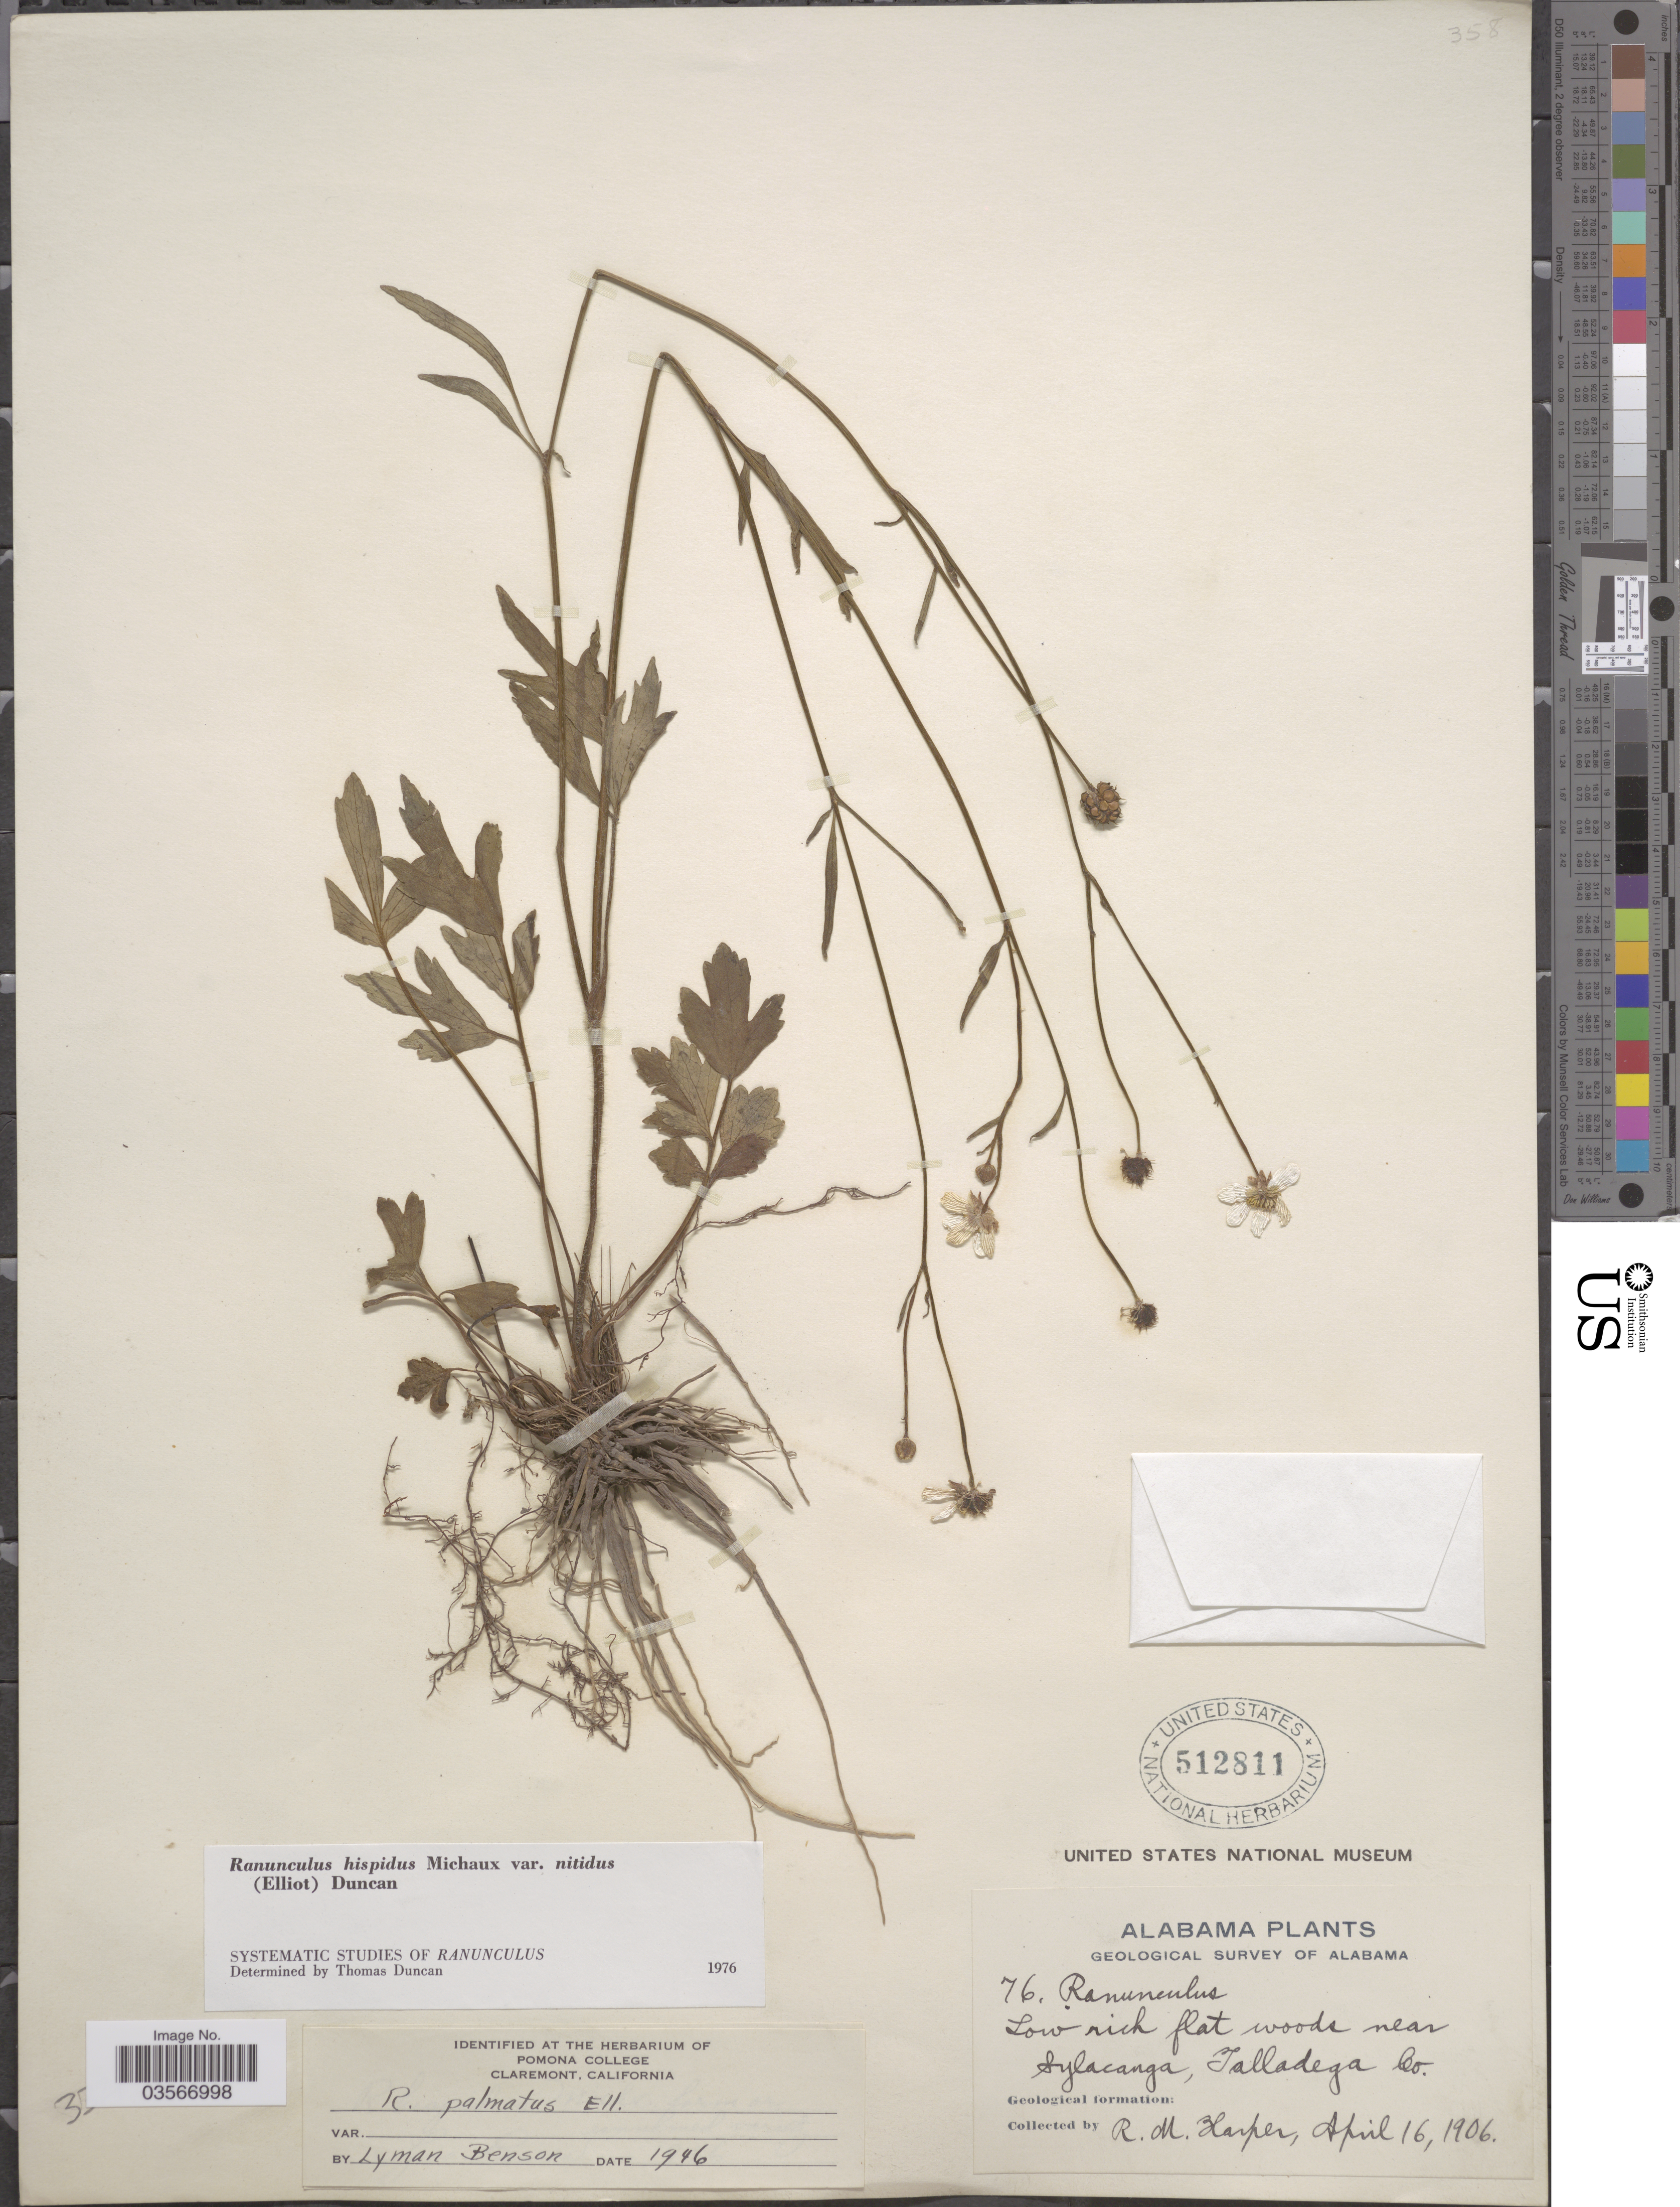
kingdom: Plantae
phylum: Tracheophyta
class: Magnoliopsida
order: Ranunculales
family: Ranunculaceae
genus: Ranunculus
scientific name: Ranunculus hispidus var. nitidus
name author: (Chapm.) T. Duncan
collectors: R. Harper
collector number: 76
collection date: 1906-04-16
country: United States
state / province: Alabama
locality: Low rich flat woods near Sylacanga, Talladega Co.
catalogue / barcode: US 512811